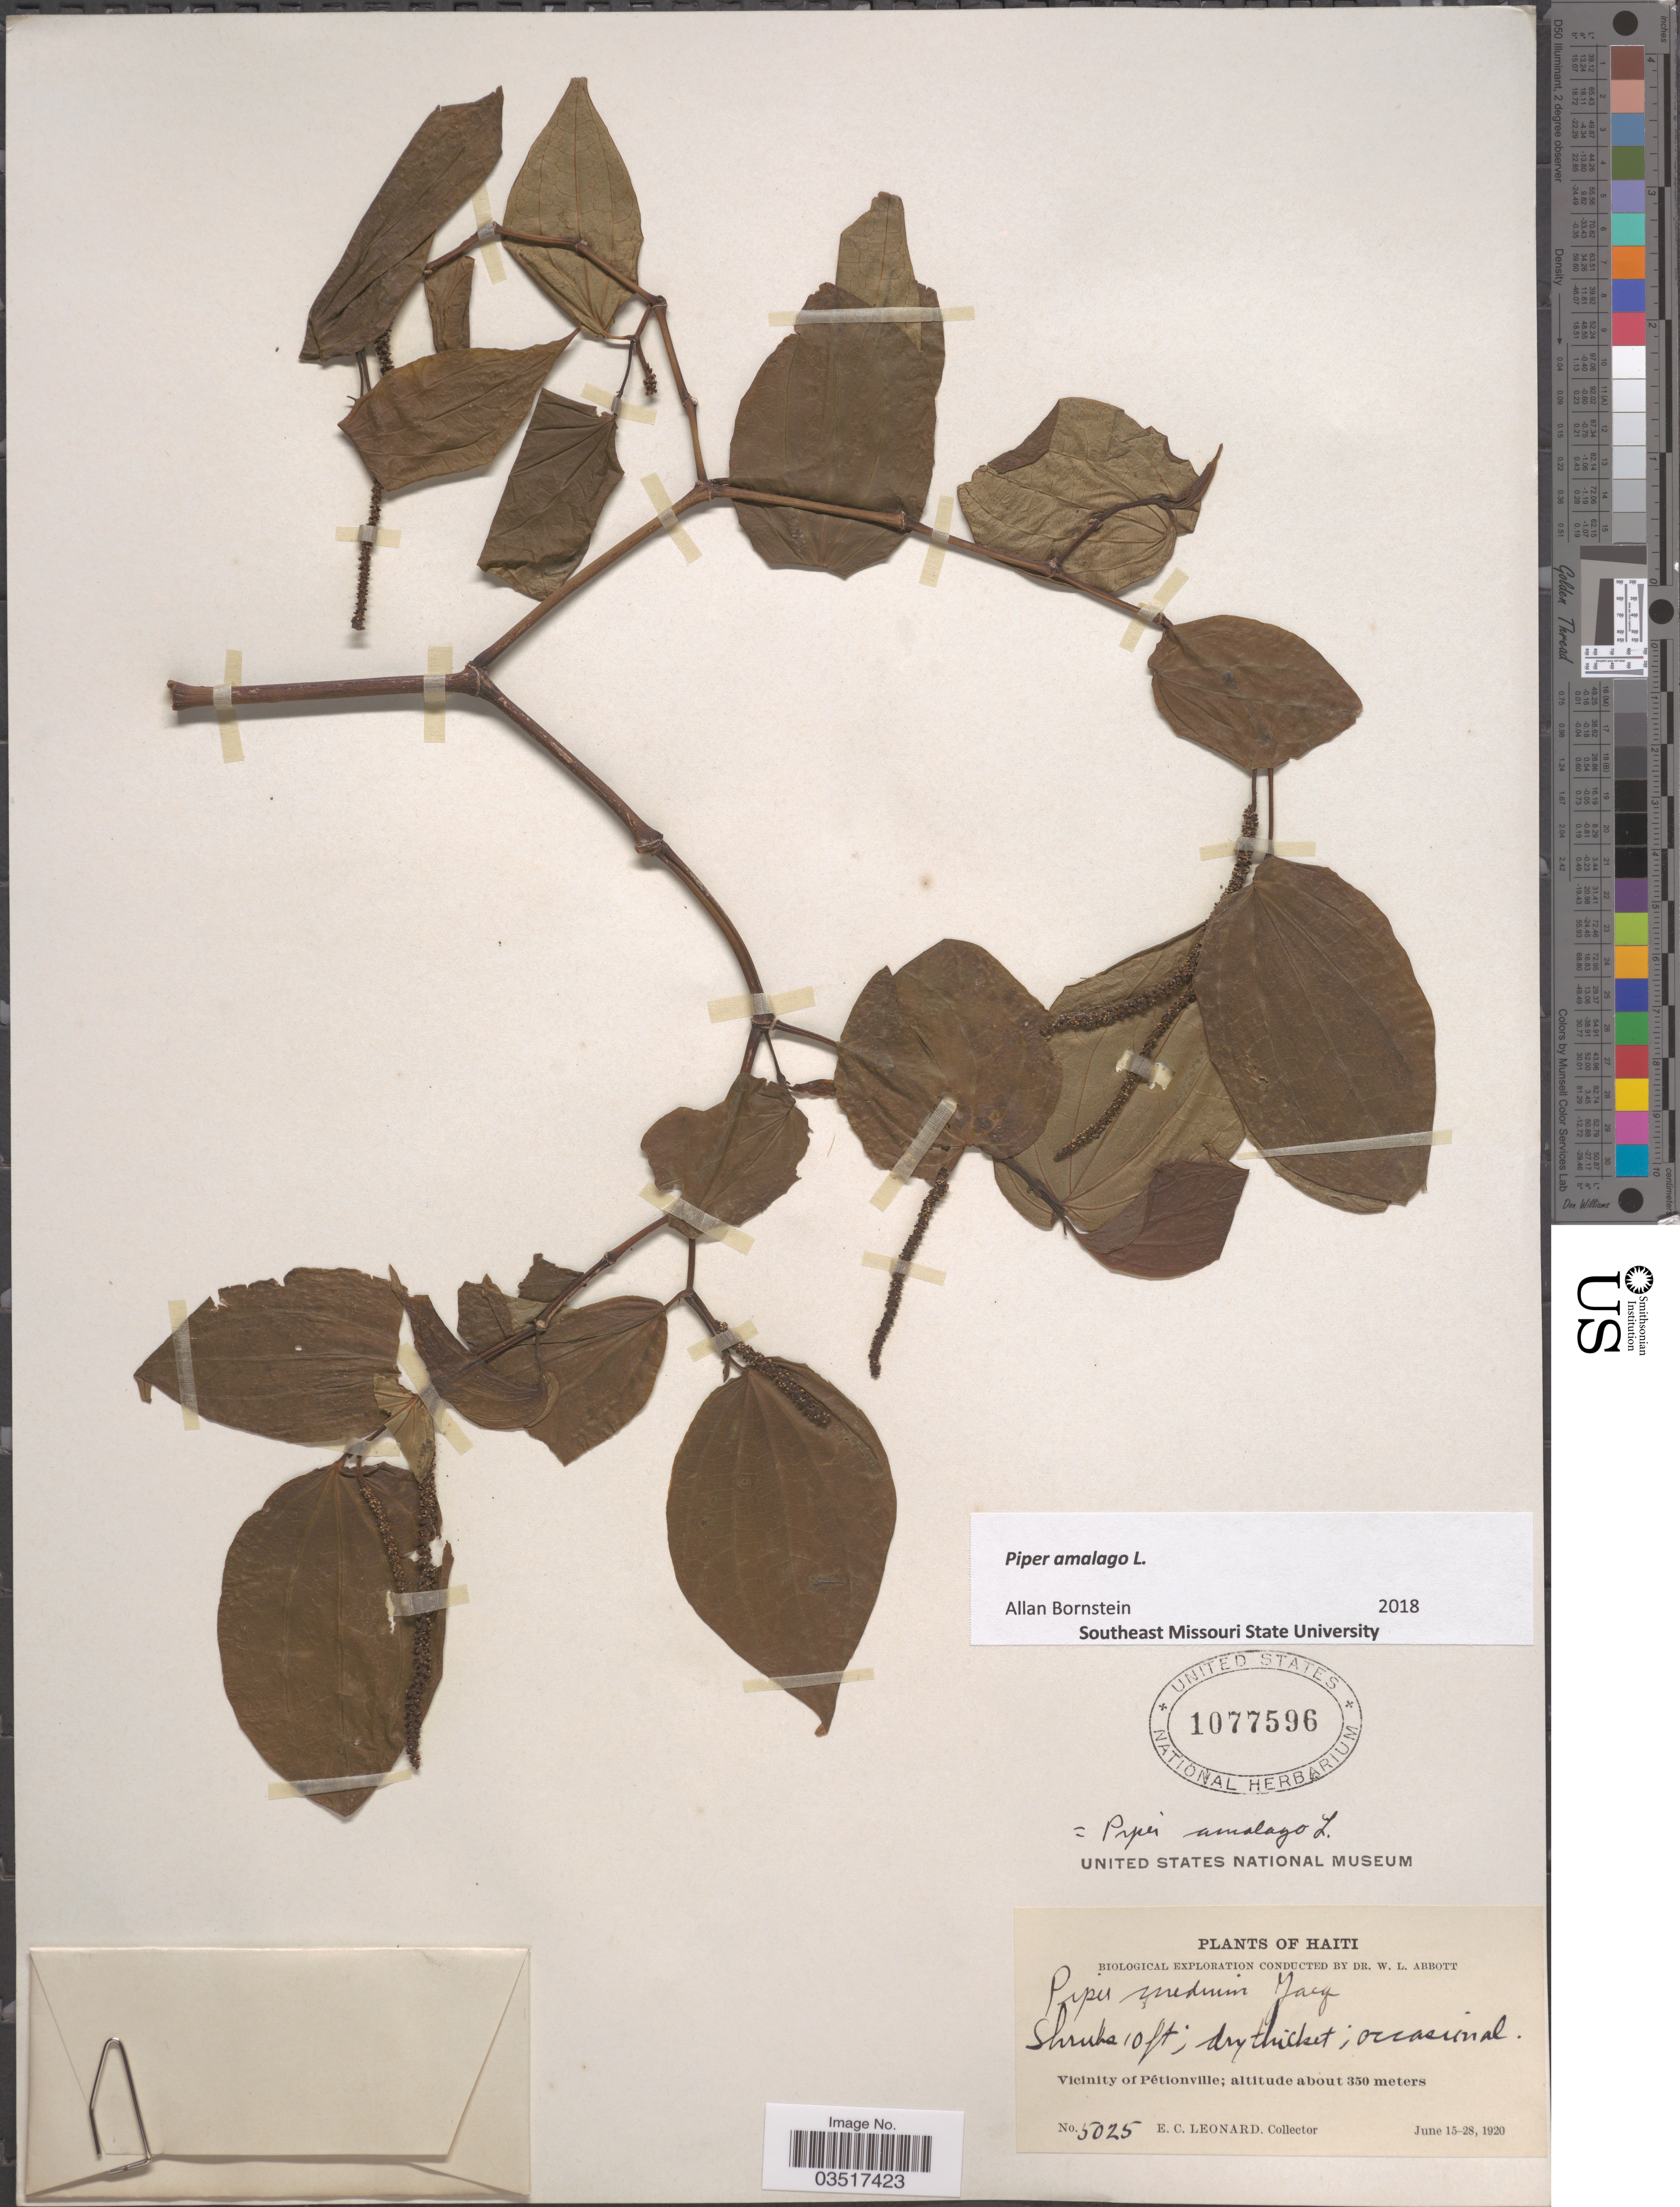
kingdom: Plantae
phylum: Tracheophyta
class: Magnoliopsida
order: Piperales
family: Piperaceae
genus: Piper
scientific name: Piper amalago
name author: L.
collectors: E. C. Leonard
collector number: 5025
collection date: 1920-06-15/1920-06-28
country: Haiti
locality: Vicinity of Pétionville.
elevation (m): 350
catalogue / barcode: US 1077596